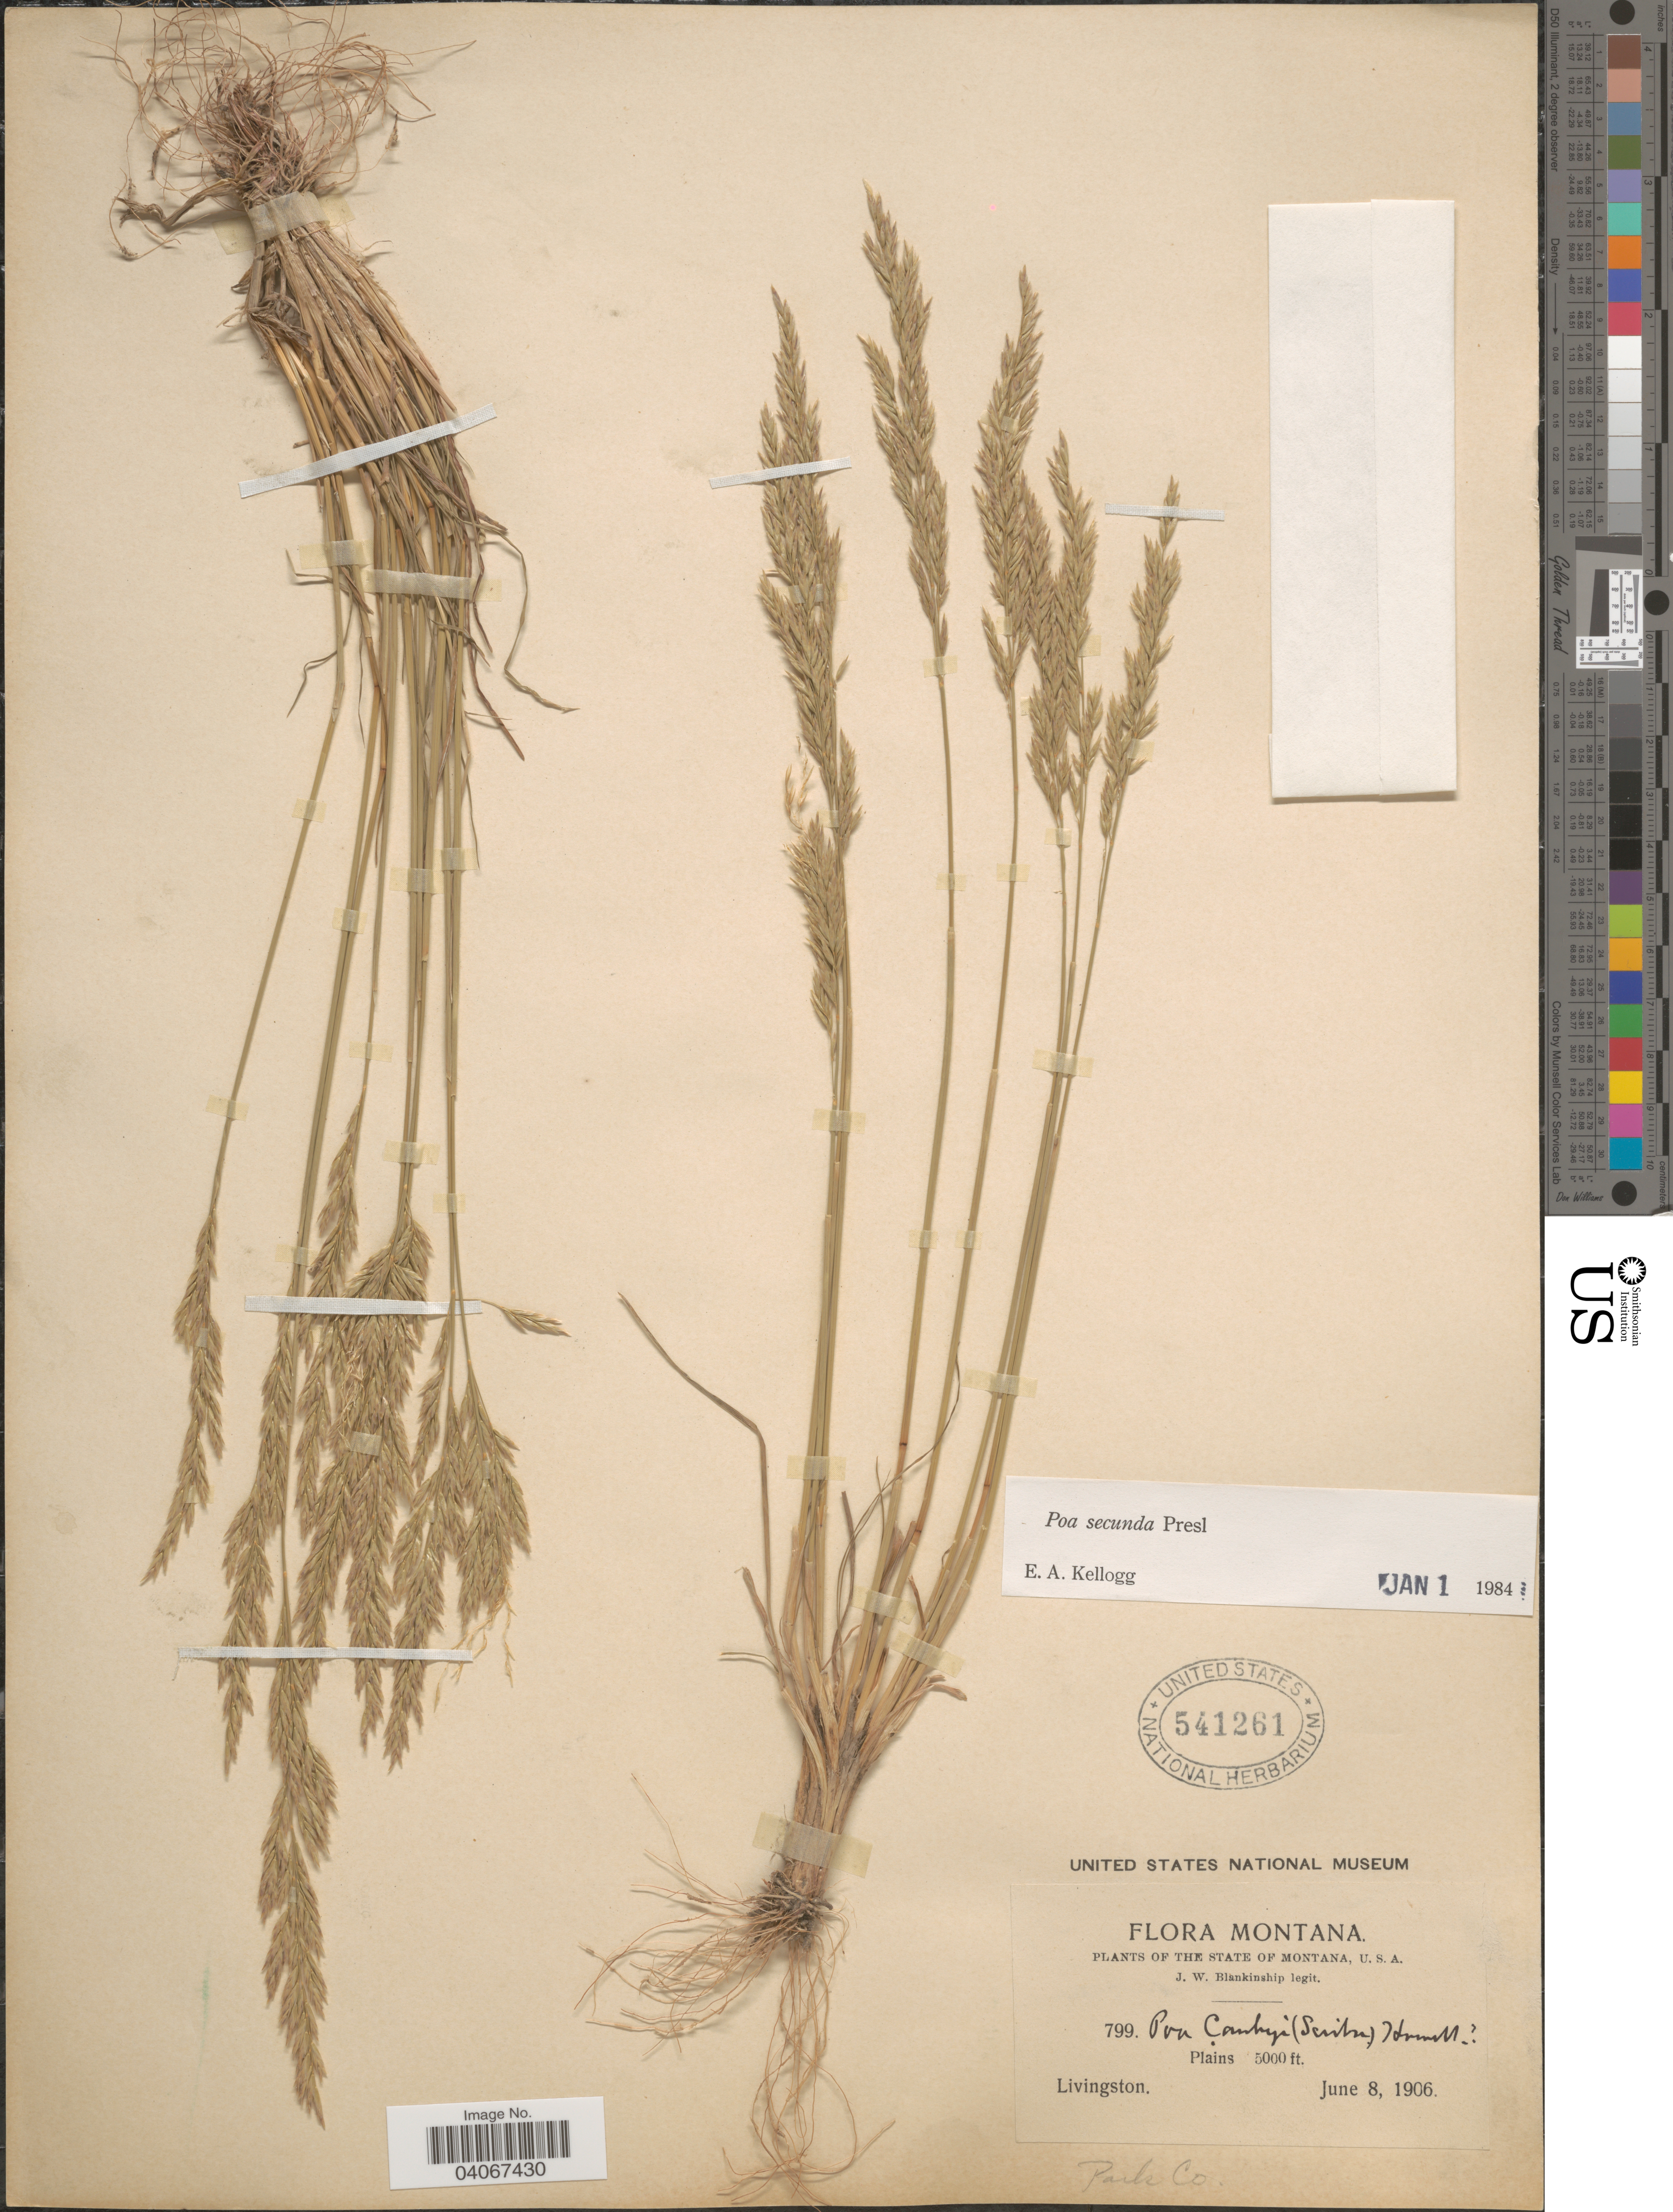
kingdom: Plantae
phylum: Tracheophyta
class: Liliopsida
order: Poales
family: Poaceae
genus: Poa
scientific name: Poa secunda subsp. secunda var. secunda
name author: J. Presl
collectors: J. W. Blankinship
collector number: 799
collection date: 1906-06-08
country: United States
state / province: Montana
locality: Plains. Livingston. Park Co.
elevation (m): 1524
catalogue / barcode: US 541261